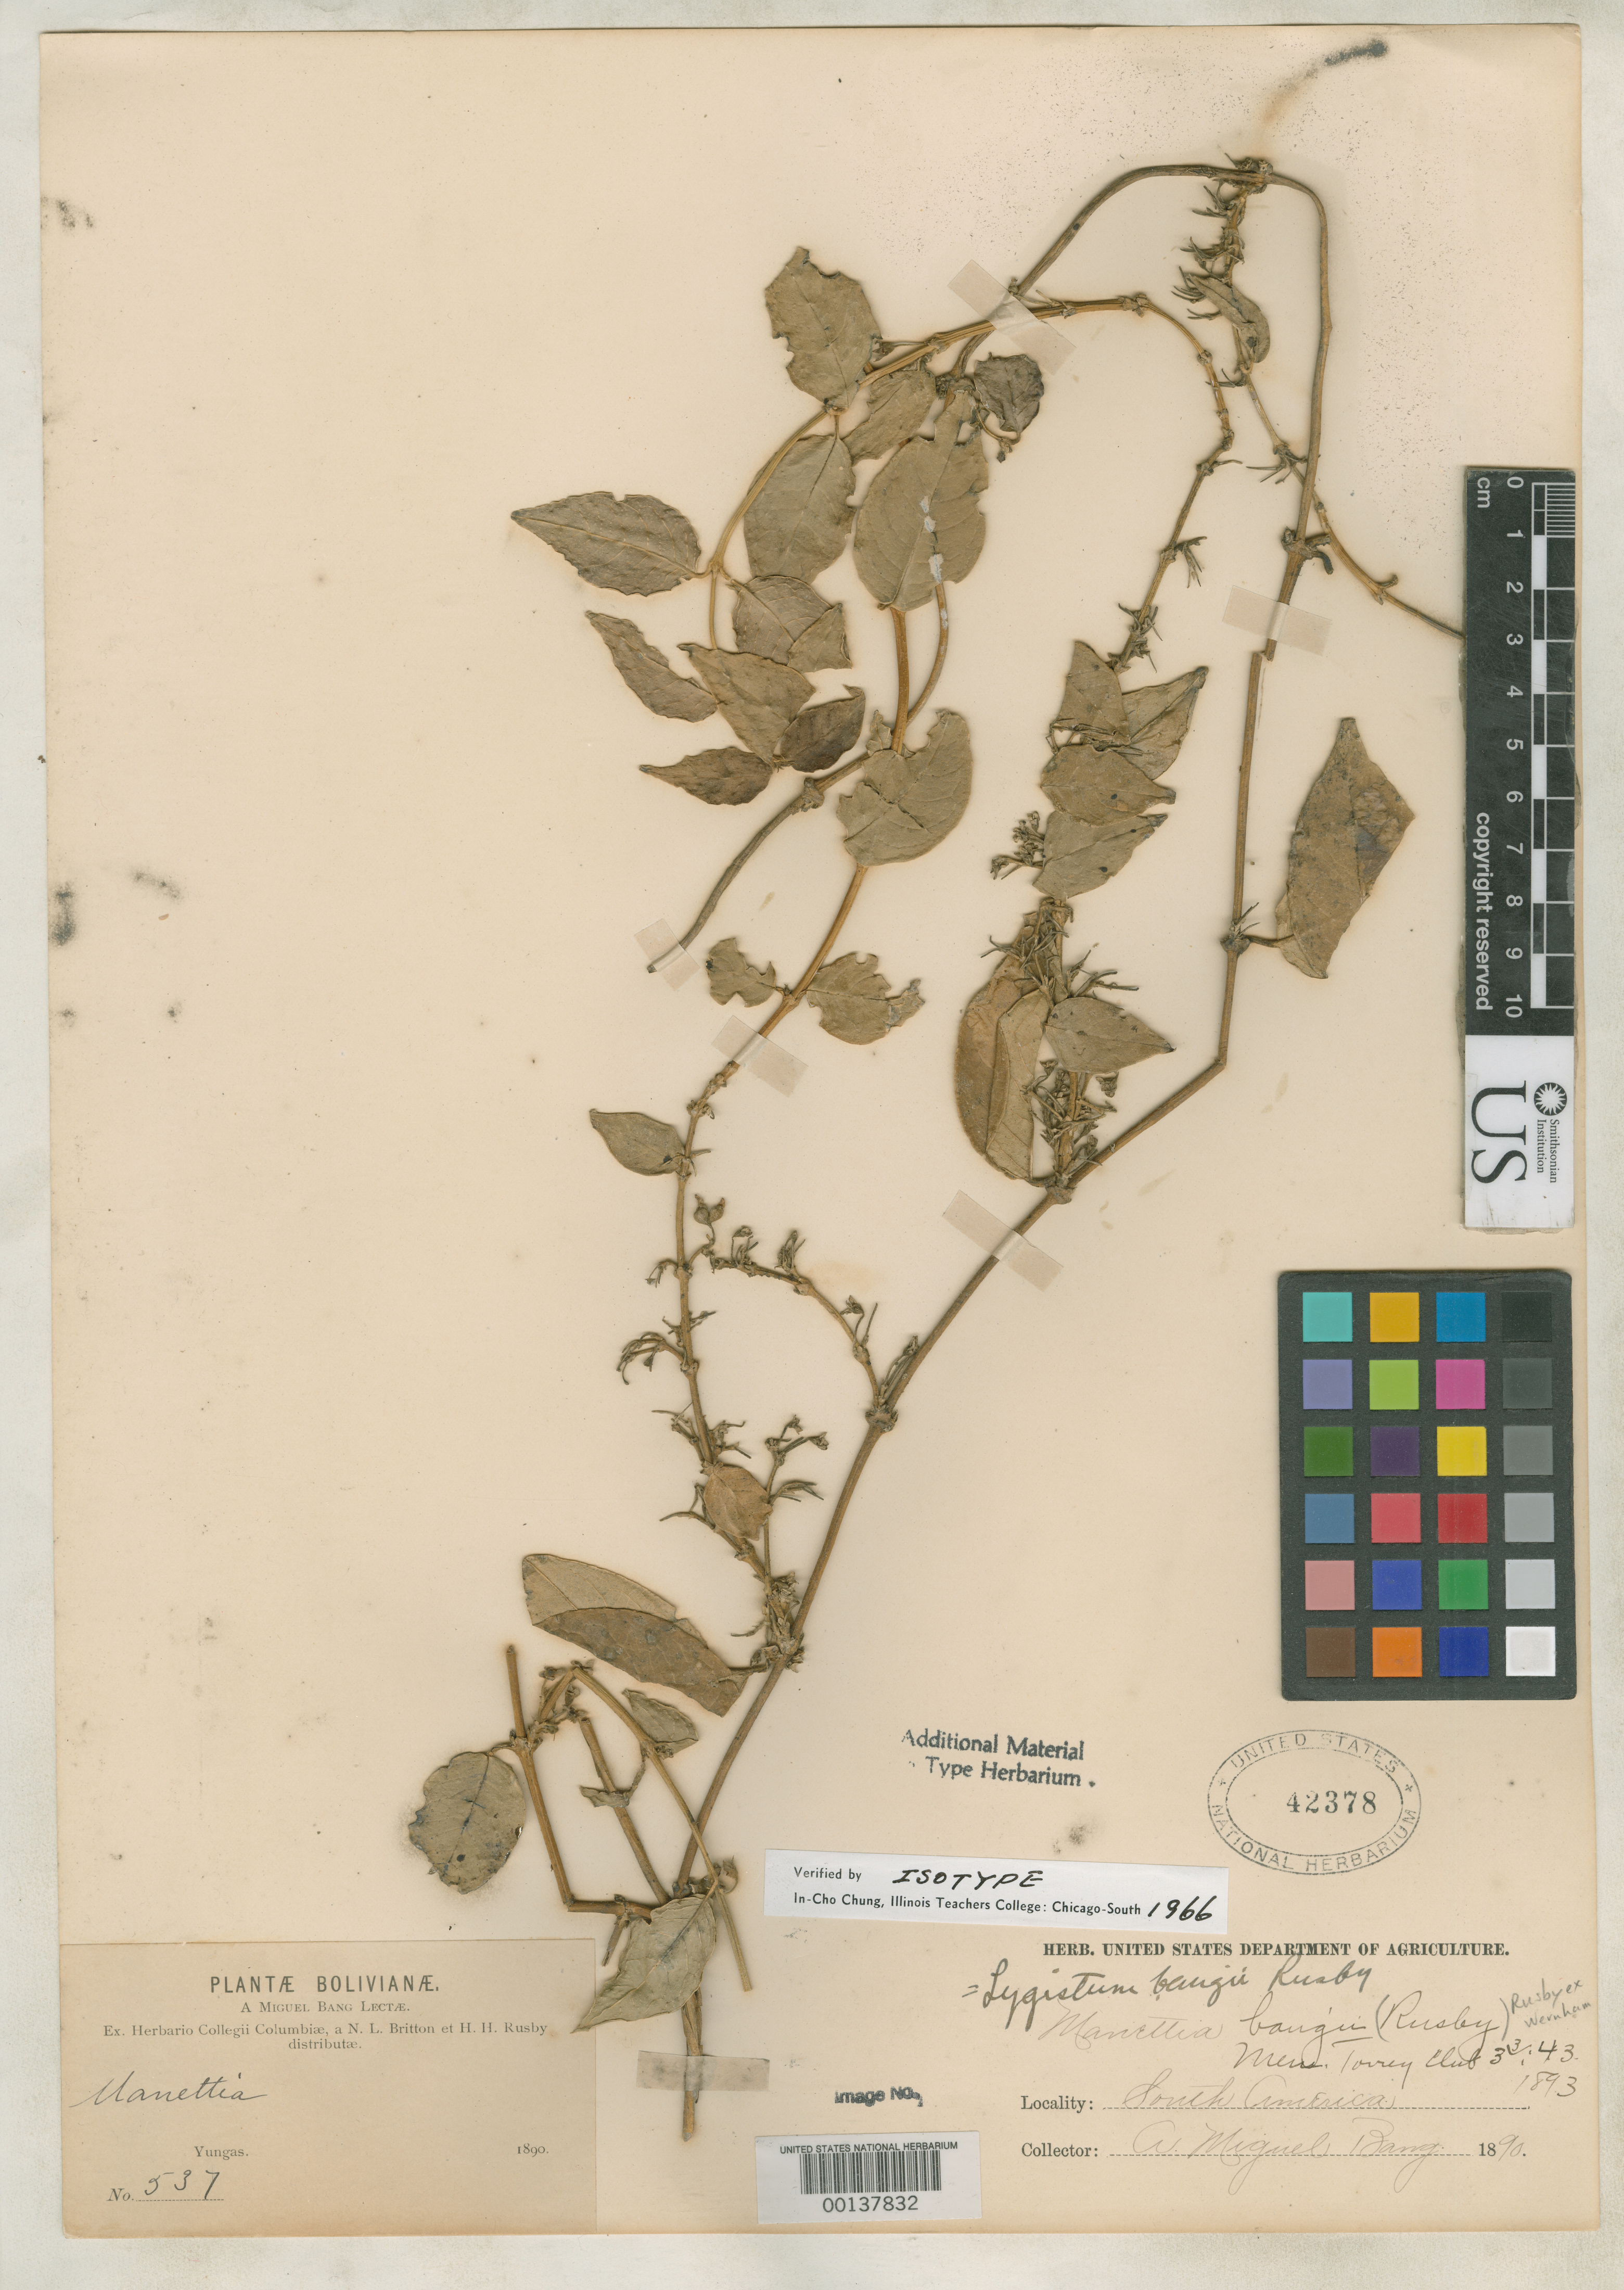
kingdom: Plantae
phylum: Tracheophyta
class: Magnoliopsida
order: Gentianales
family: Rubiaceae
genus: Lygistum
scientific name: Lygistum bangii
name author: Rusby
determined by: Chung, In Cho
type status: Isotype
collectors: M. Bang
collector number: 537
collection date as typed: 1890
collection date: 1890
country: Bolivia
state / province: La Paz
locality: Yungas.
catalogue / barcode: US 42378